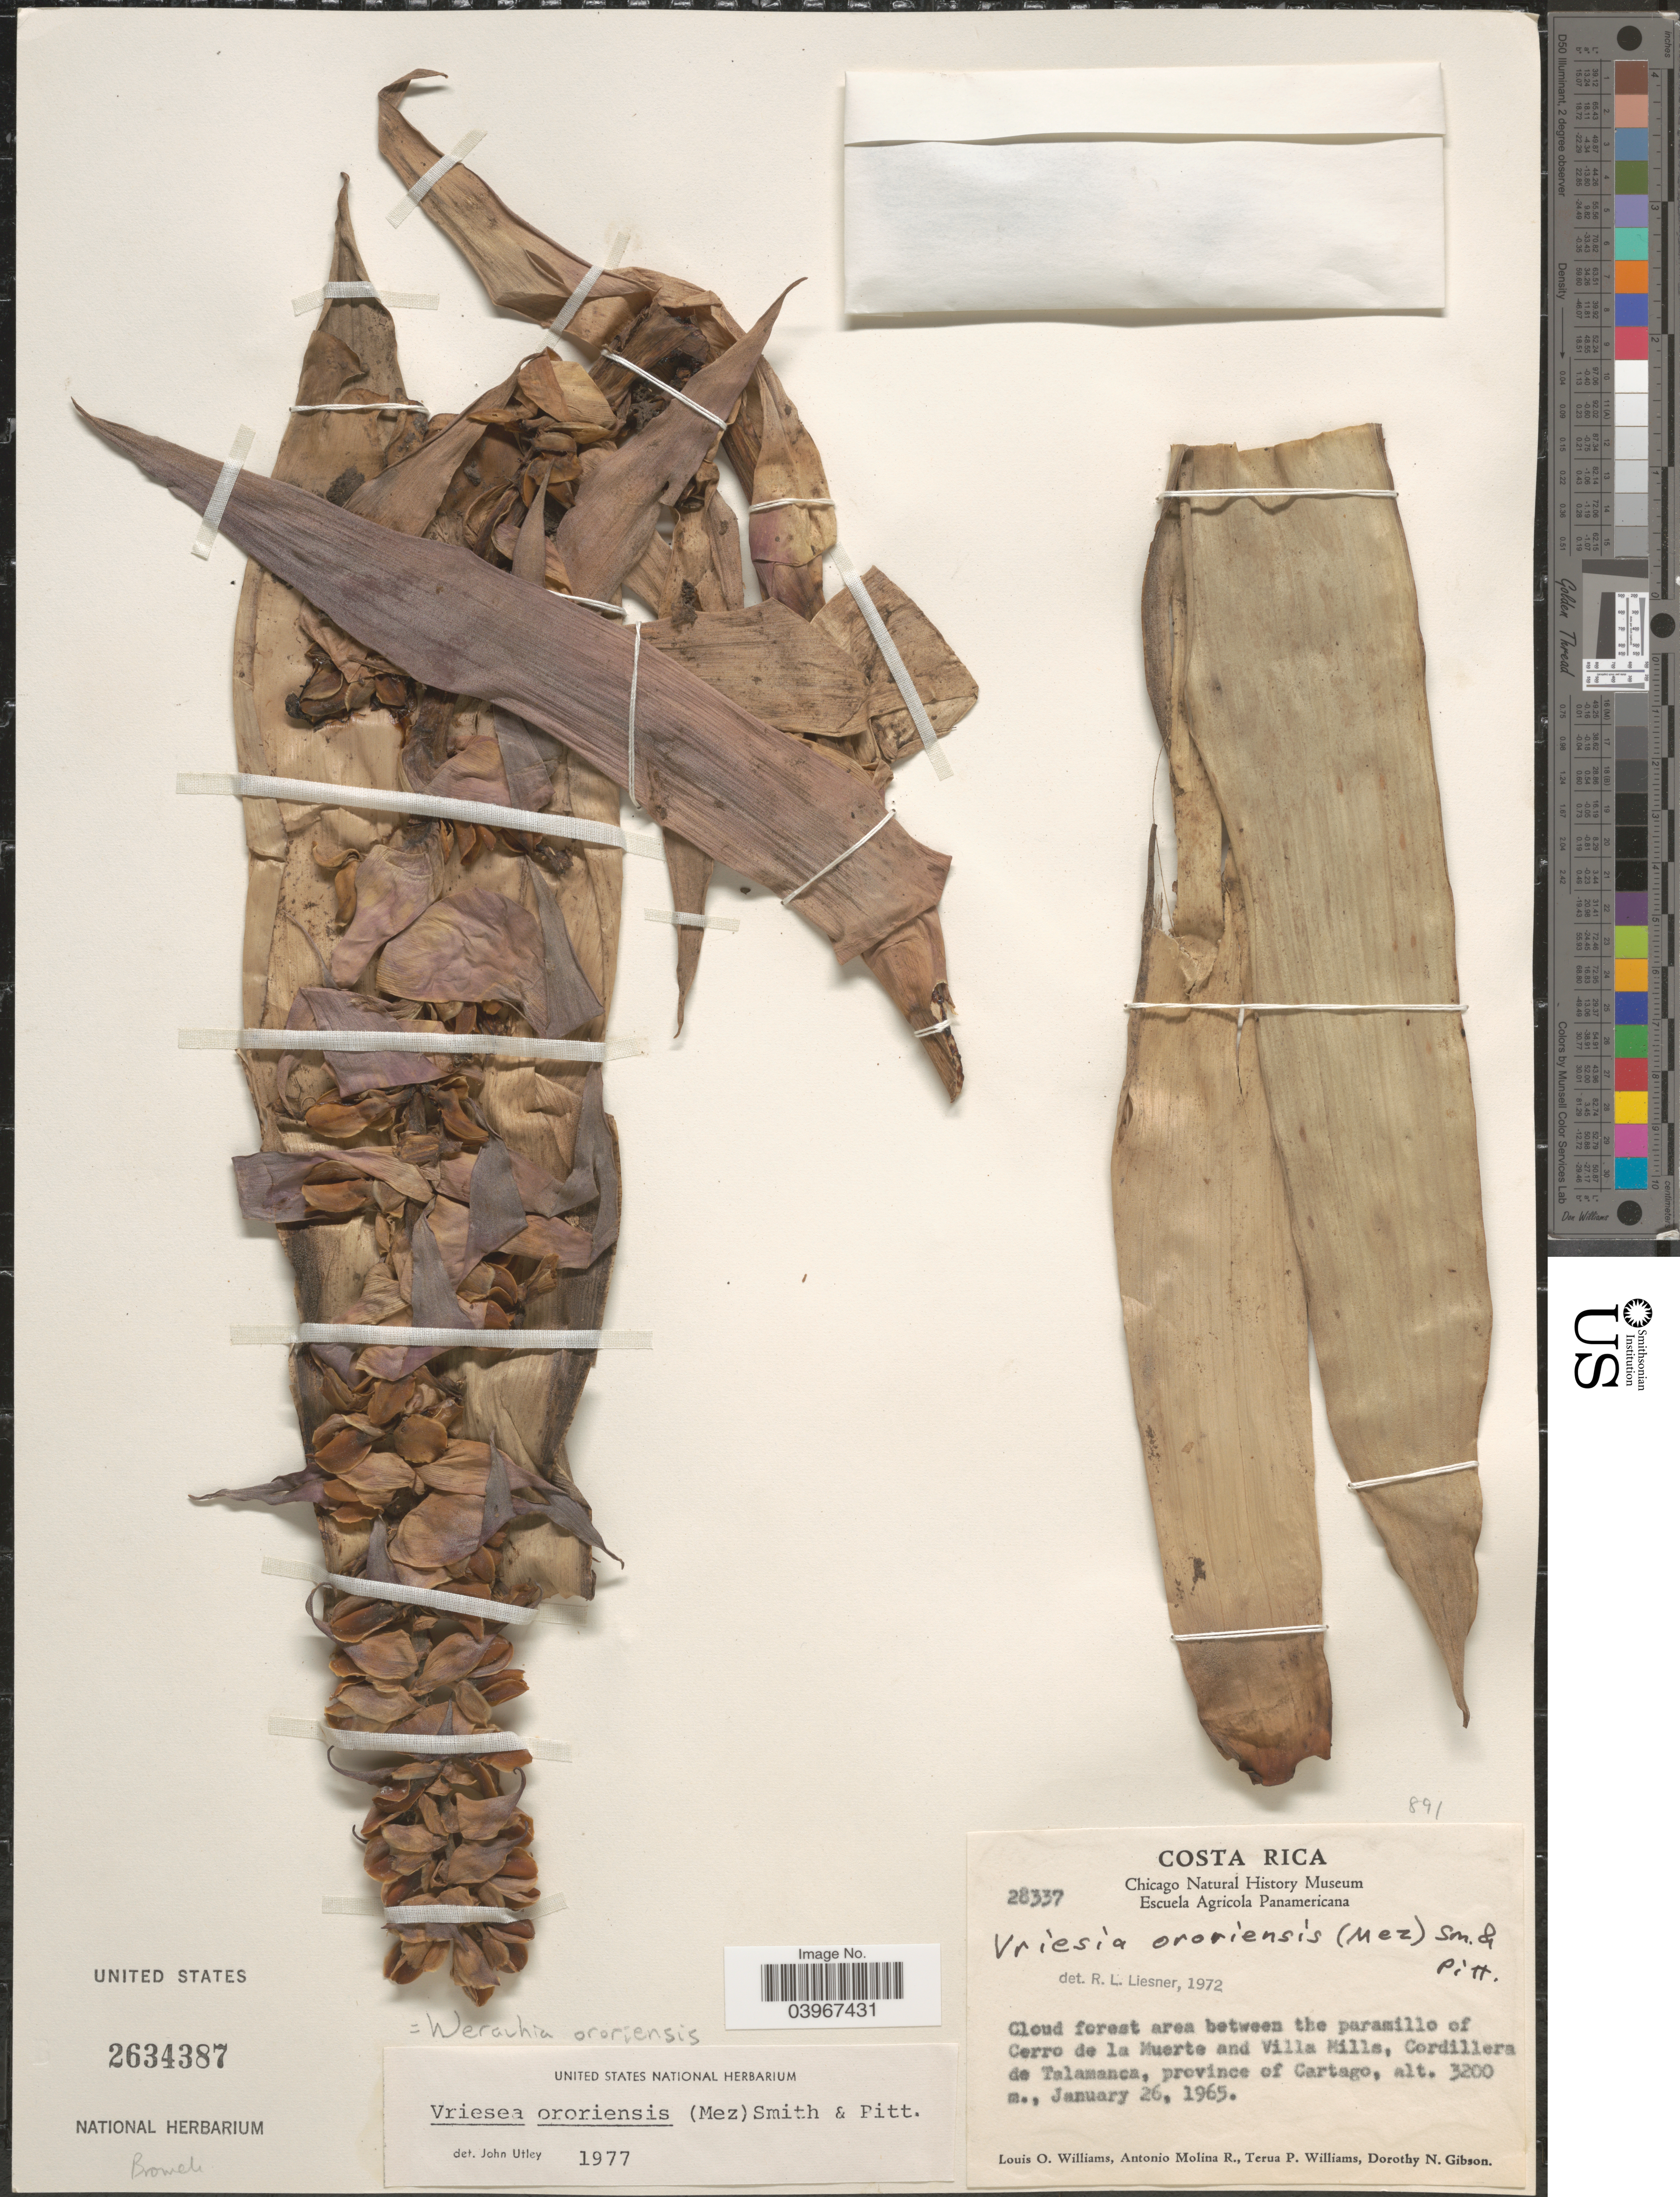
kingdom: Plantae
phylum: Tracheophyta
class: Liliopsida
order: Poales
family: Bromeliaceae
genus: Werauhia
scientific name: Werauhia ororiensis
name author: (Mez) J.R. Grant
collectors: L. O. Williams, A. Molina R., T. Williams & D. N. Gibson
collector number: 28337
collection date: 1965-01-26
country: Costa Rica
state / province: Cartago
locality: Cloud forest area between the paramillo of Cerro de la Muerte and Villa Mills, Cordillera de Talamanca.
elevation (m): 3200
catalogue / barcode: US 2634387